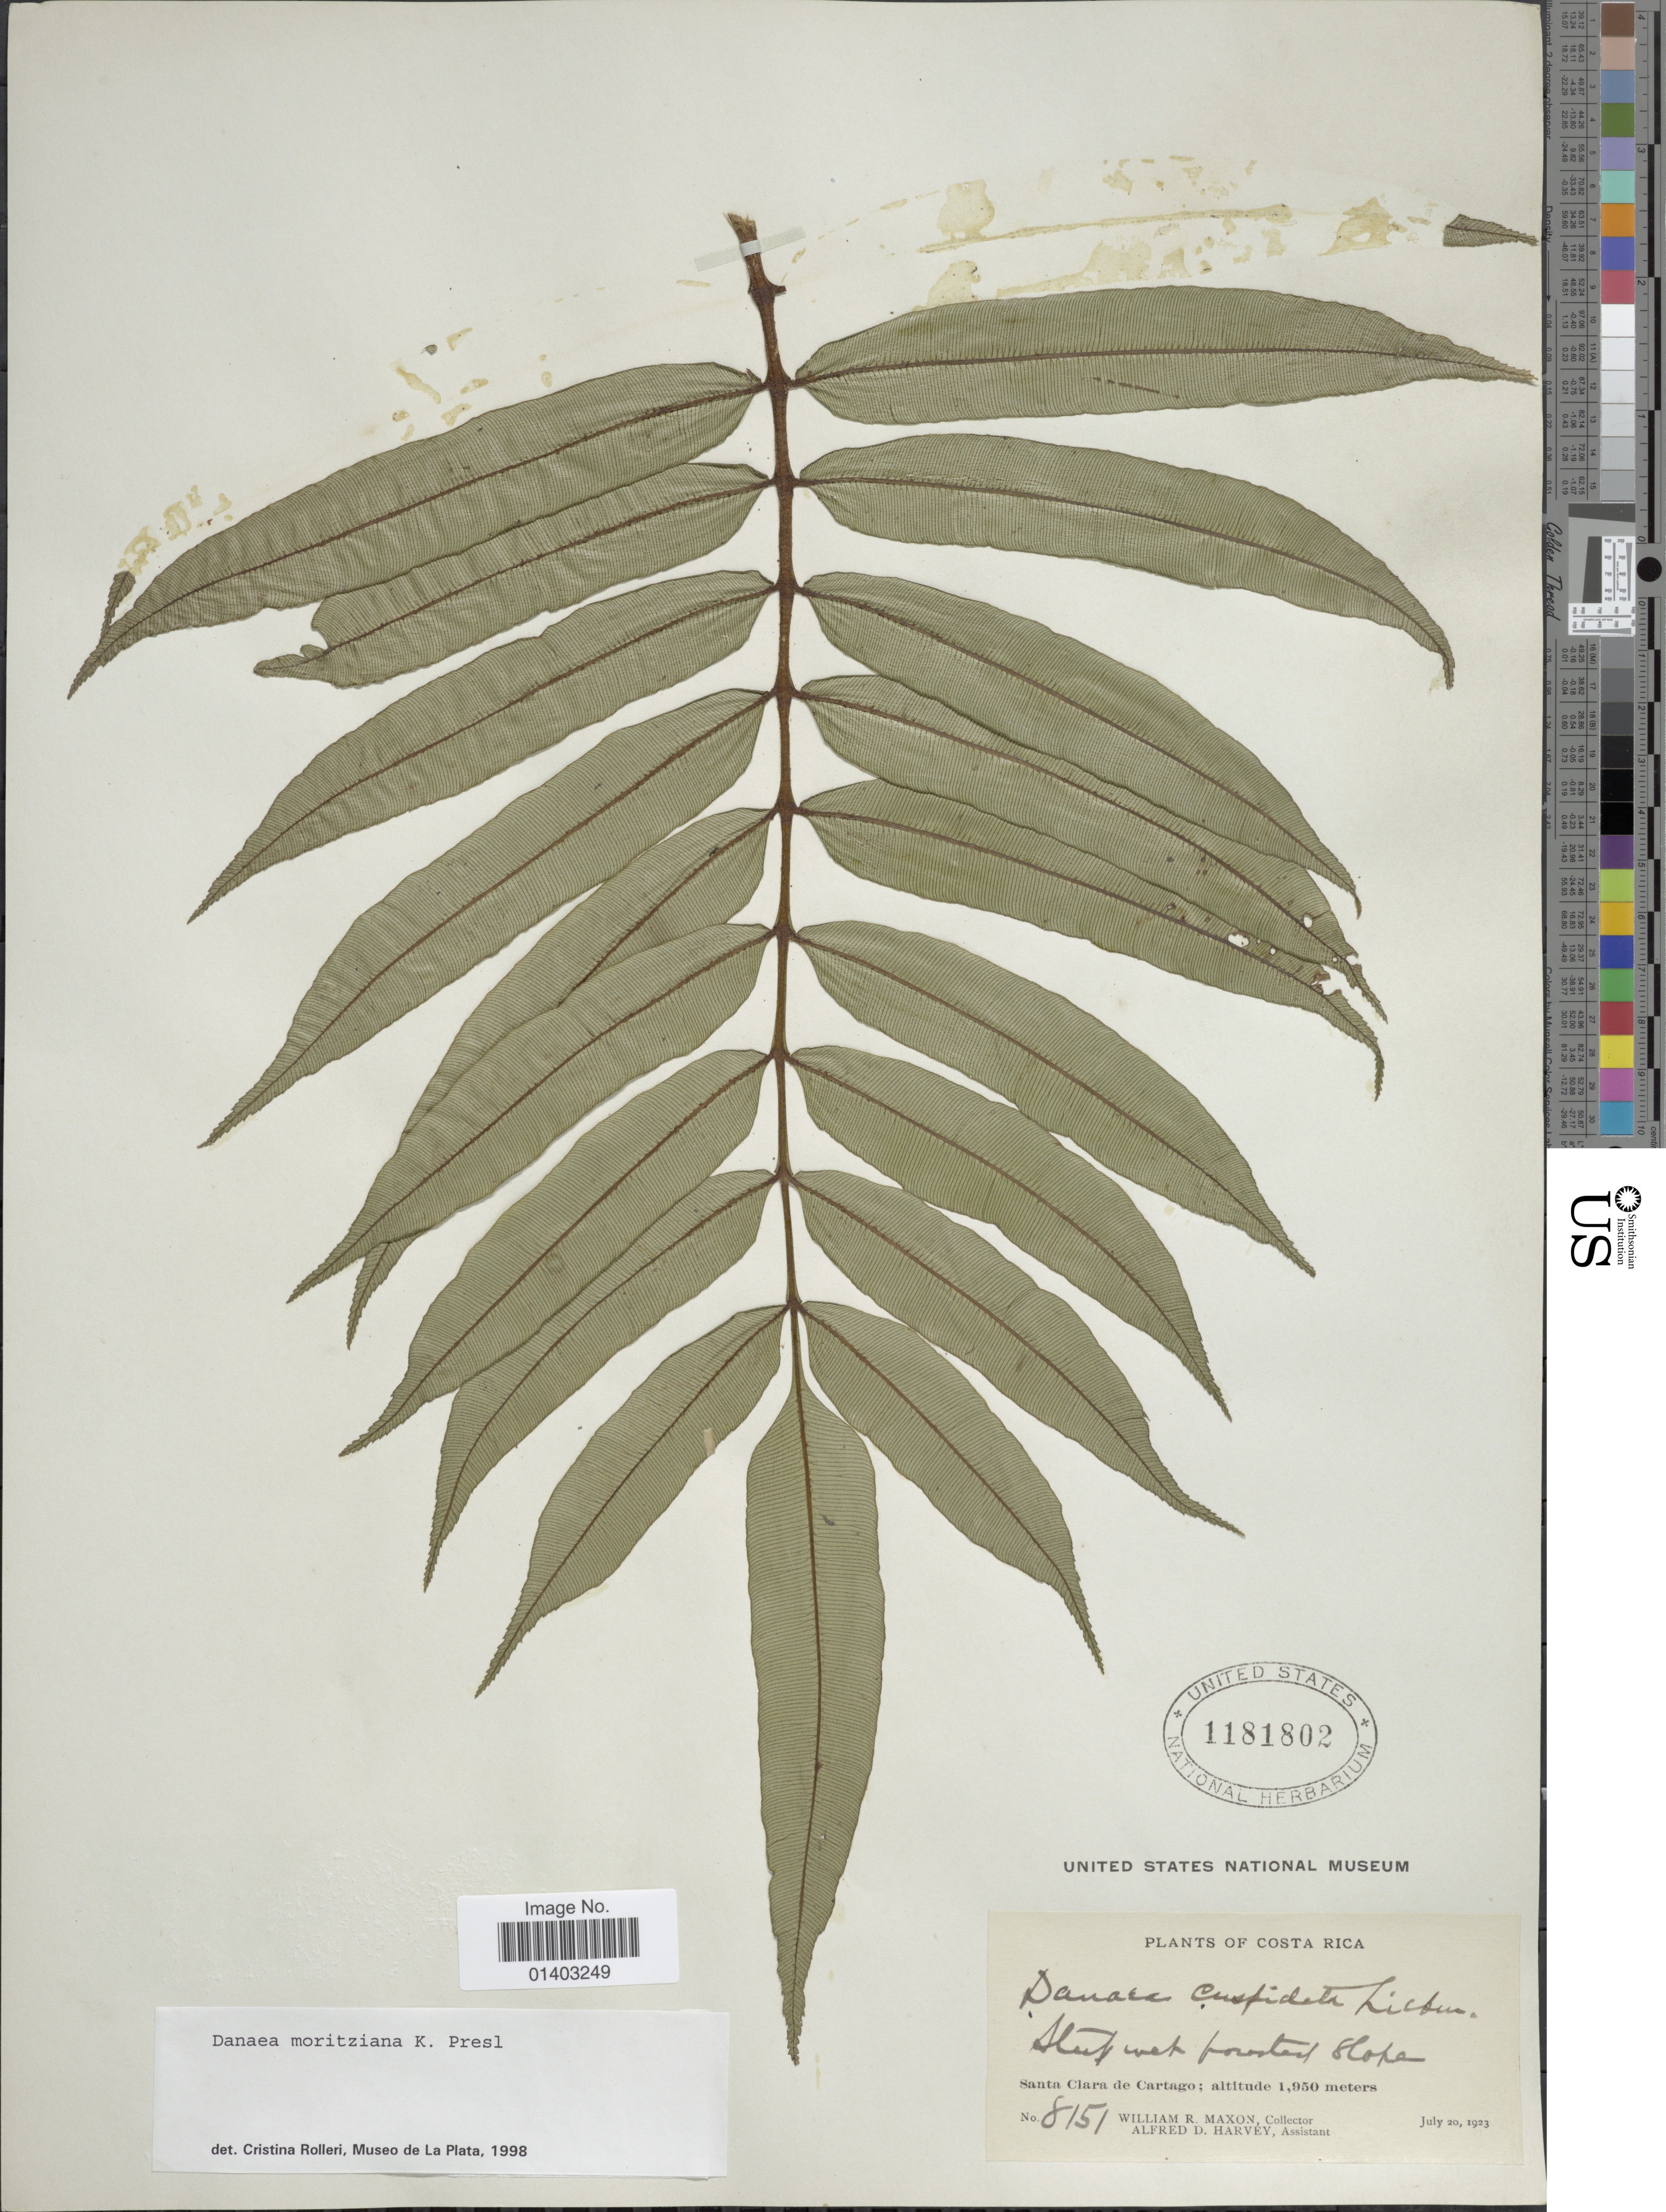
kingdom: Plantae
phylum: Tracheophyta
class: Polypodiopsida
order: Marattiales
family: Marattiaceae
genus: Danaea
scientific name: Danaea moritziana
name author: C. Presl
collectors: W. R. Maxon & A. D. Harvey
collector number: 8151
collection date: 1923-07-20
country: Costa Rica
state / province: Cartago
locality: Santa Clara de cartago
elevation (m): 1950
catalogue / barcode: US 1181802